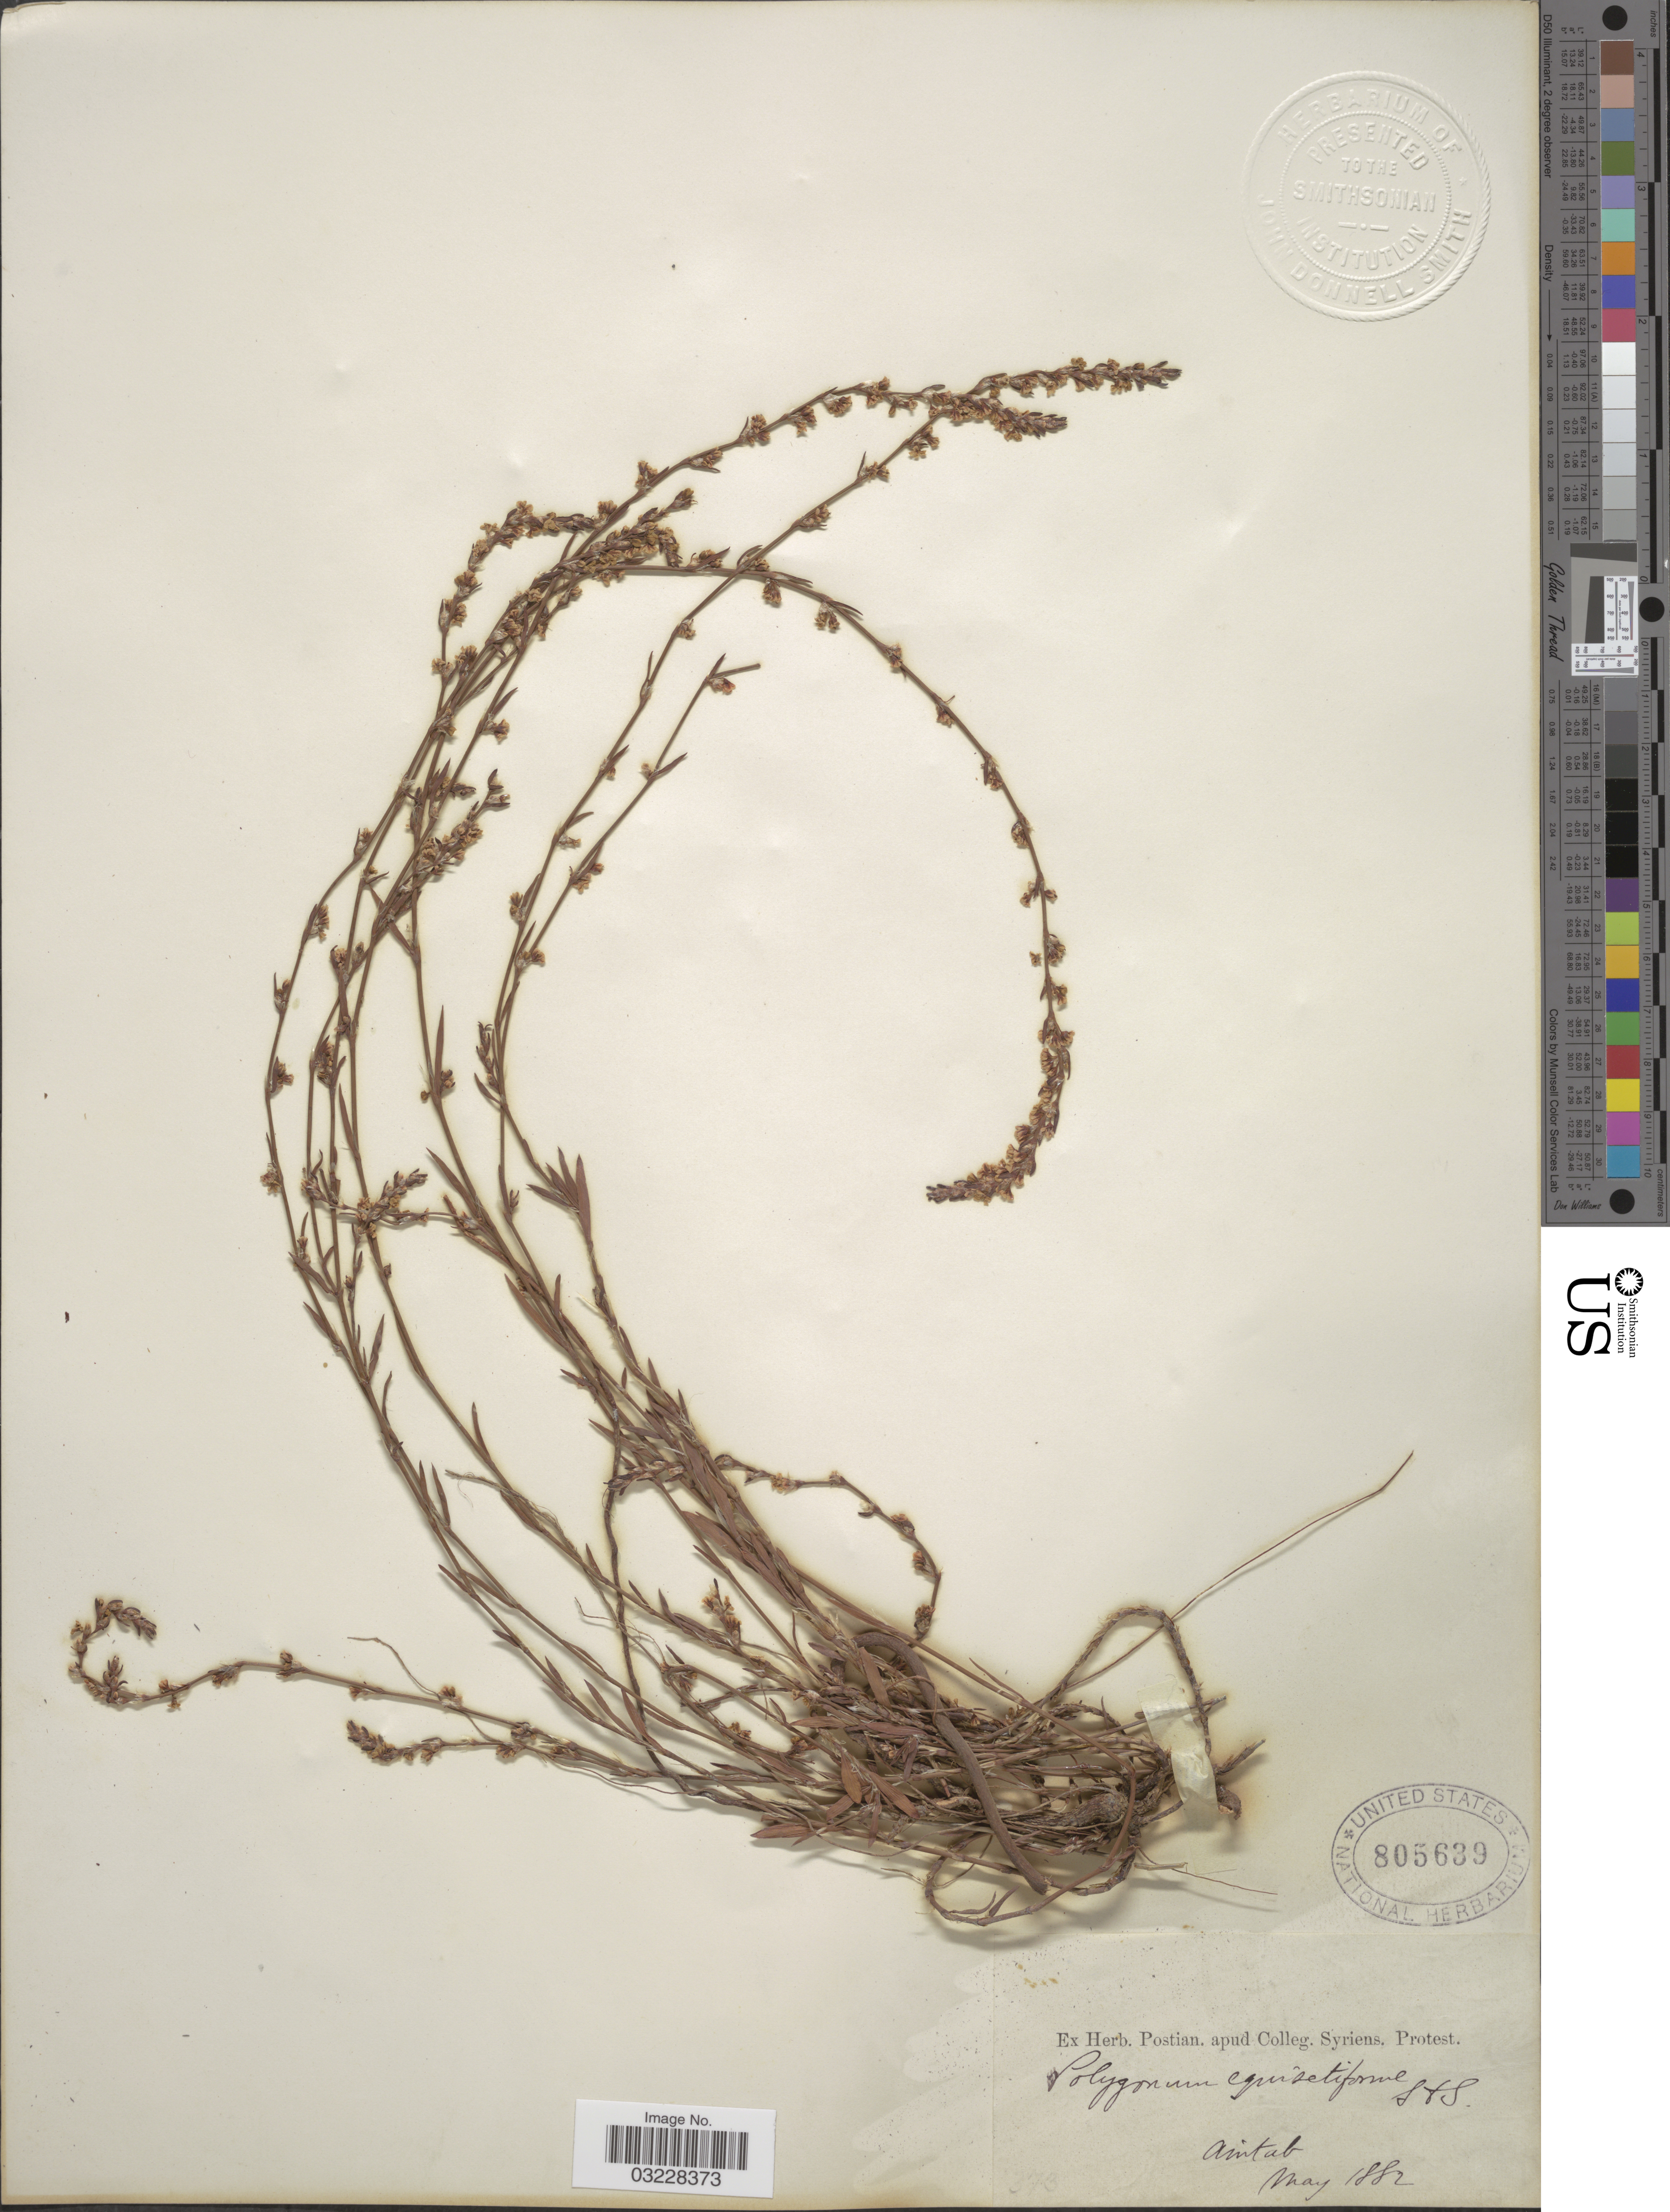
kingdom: Plantae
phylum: Tracheophyta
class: Magnoliopsida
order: Caryophyllales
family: Polygonaceae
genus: Polygonum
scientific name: Polygonum equisetiforme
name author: Sm.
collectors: ex herb. Postian. apud Colleg. Syriens. Protest. USE "Fannie P. A. Shepard" (10308853) AS PRIMARY COLLECTOR INSTEAD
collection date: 1882-05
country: Turkey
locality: Aintab.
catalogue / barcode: US 805639